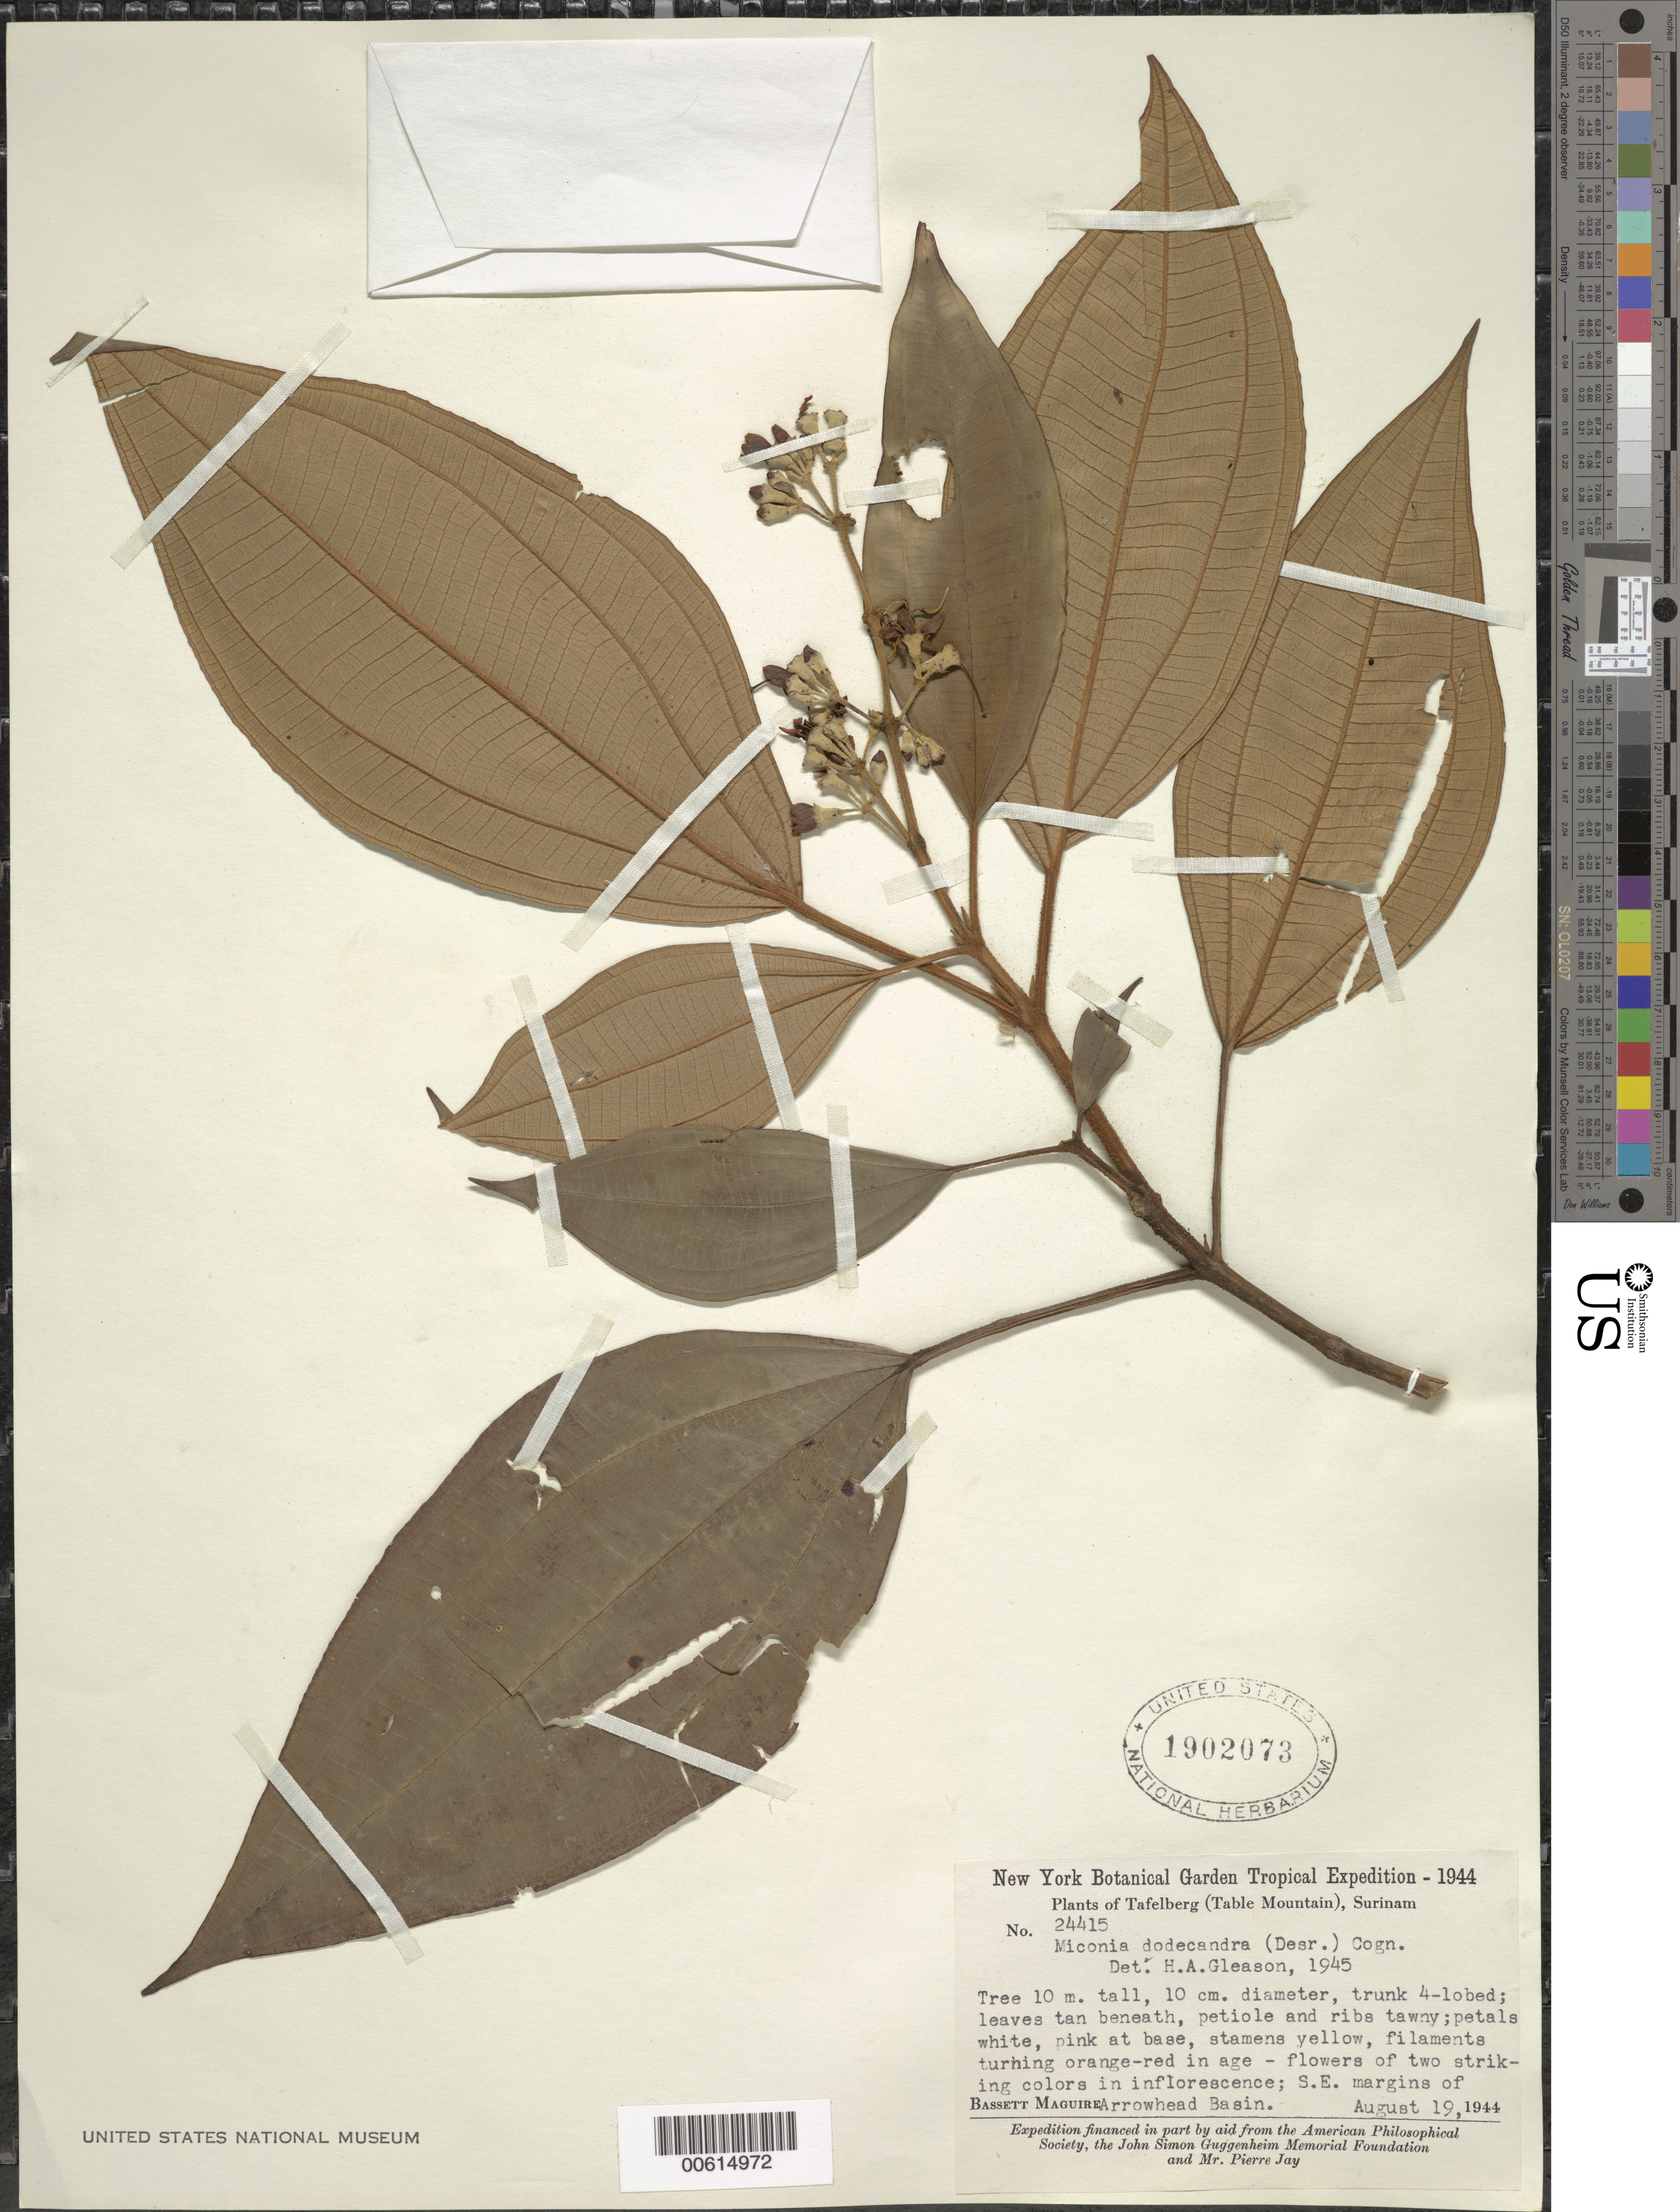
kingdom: Plantae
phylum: Tracheophyta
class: Magnoliopsida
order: Myrtales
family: Melastomataceae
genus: Miconia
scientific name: Miconia dodecandra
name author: Cogn.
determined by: Gleason, H. A.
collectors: B. Maguire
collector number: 24415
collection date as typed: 19-Aug-44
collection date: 1944-08-19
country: Suriname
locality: Tafelberg (Table Mountain), Arrowhead Basin, SE margin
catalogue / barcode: US 1902073